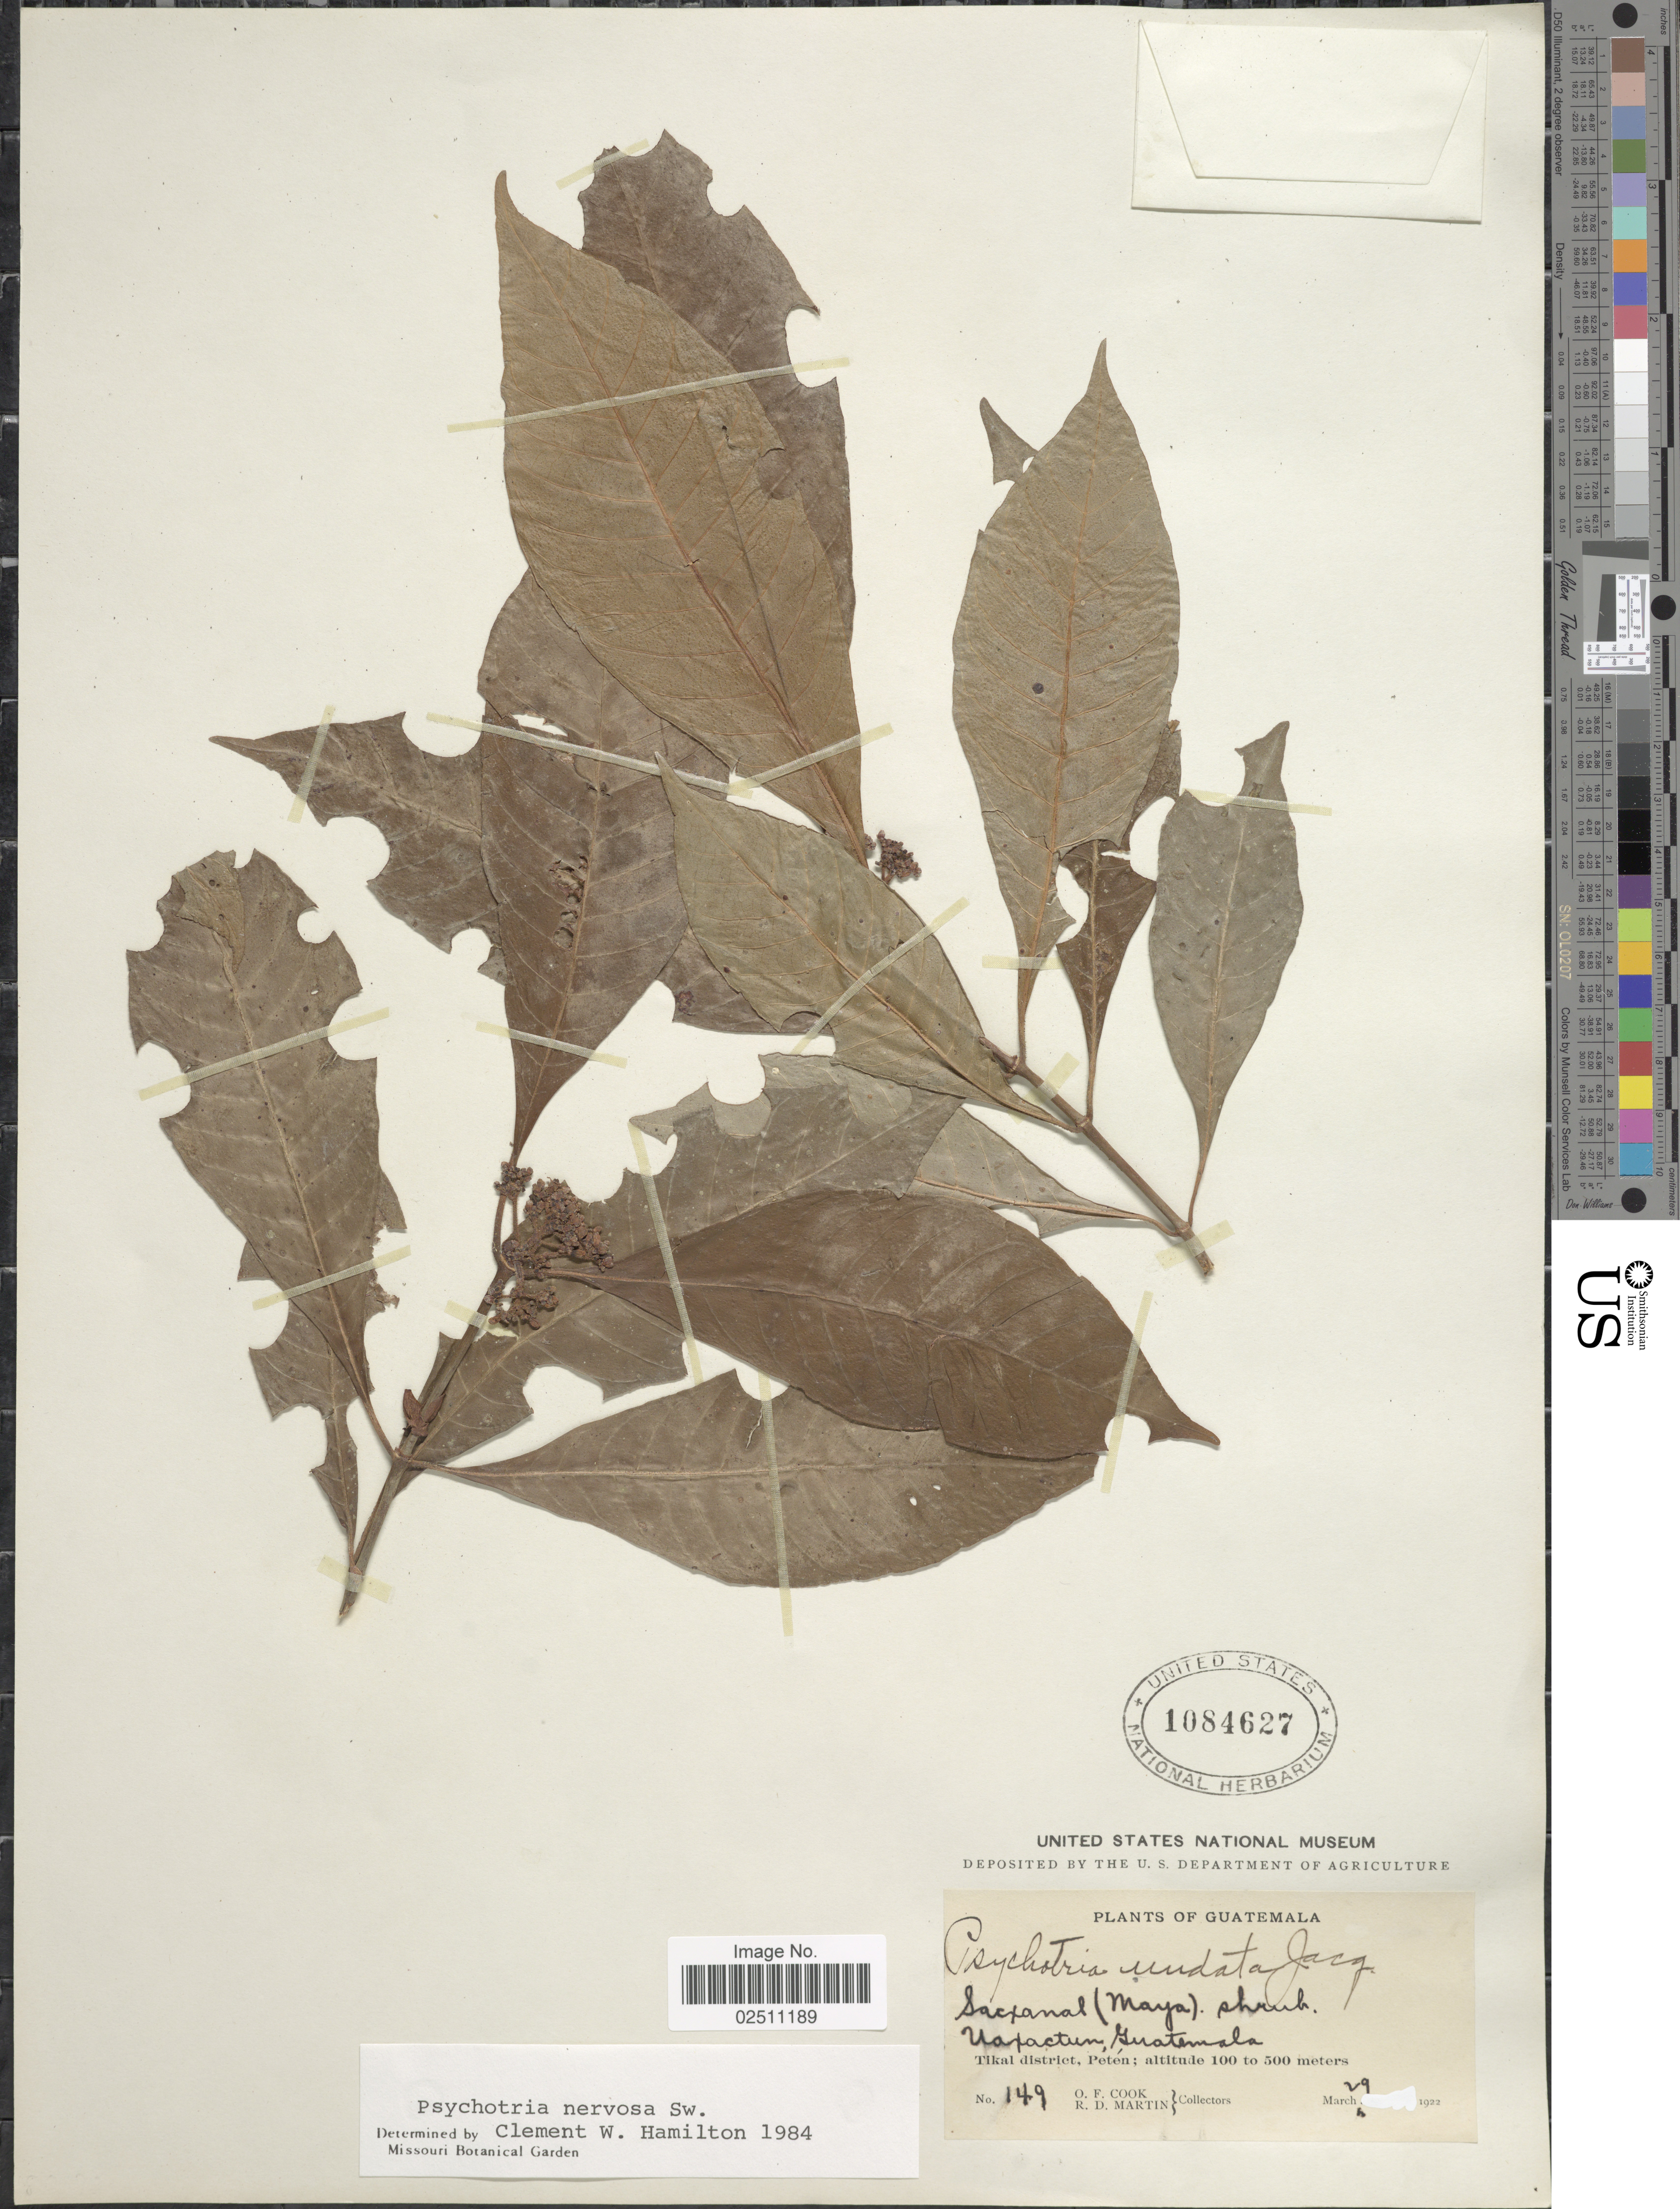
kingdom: Plantae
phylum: Tracheophyta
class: Magnoliopsida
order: Gentianales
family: Rubiaceae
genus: Psychotria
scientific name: Psychotria nervosa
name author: Sw.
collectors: O. F. Cook & R. D. Martin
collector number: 149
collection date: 1922-03-29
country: Guatemala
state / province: El Petén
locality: Uaxactun, Tikal district, Peten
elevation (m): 100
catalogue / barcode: US 1084627